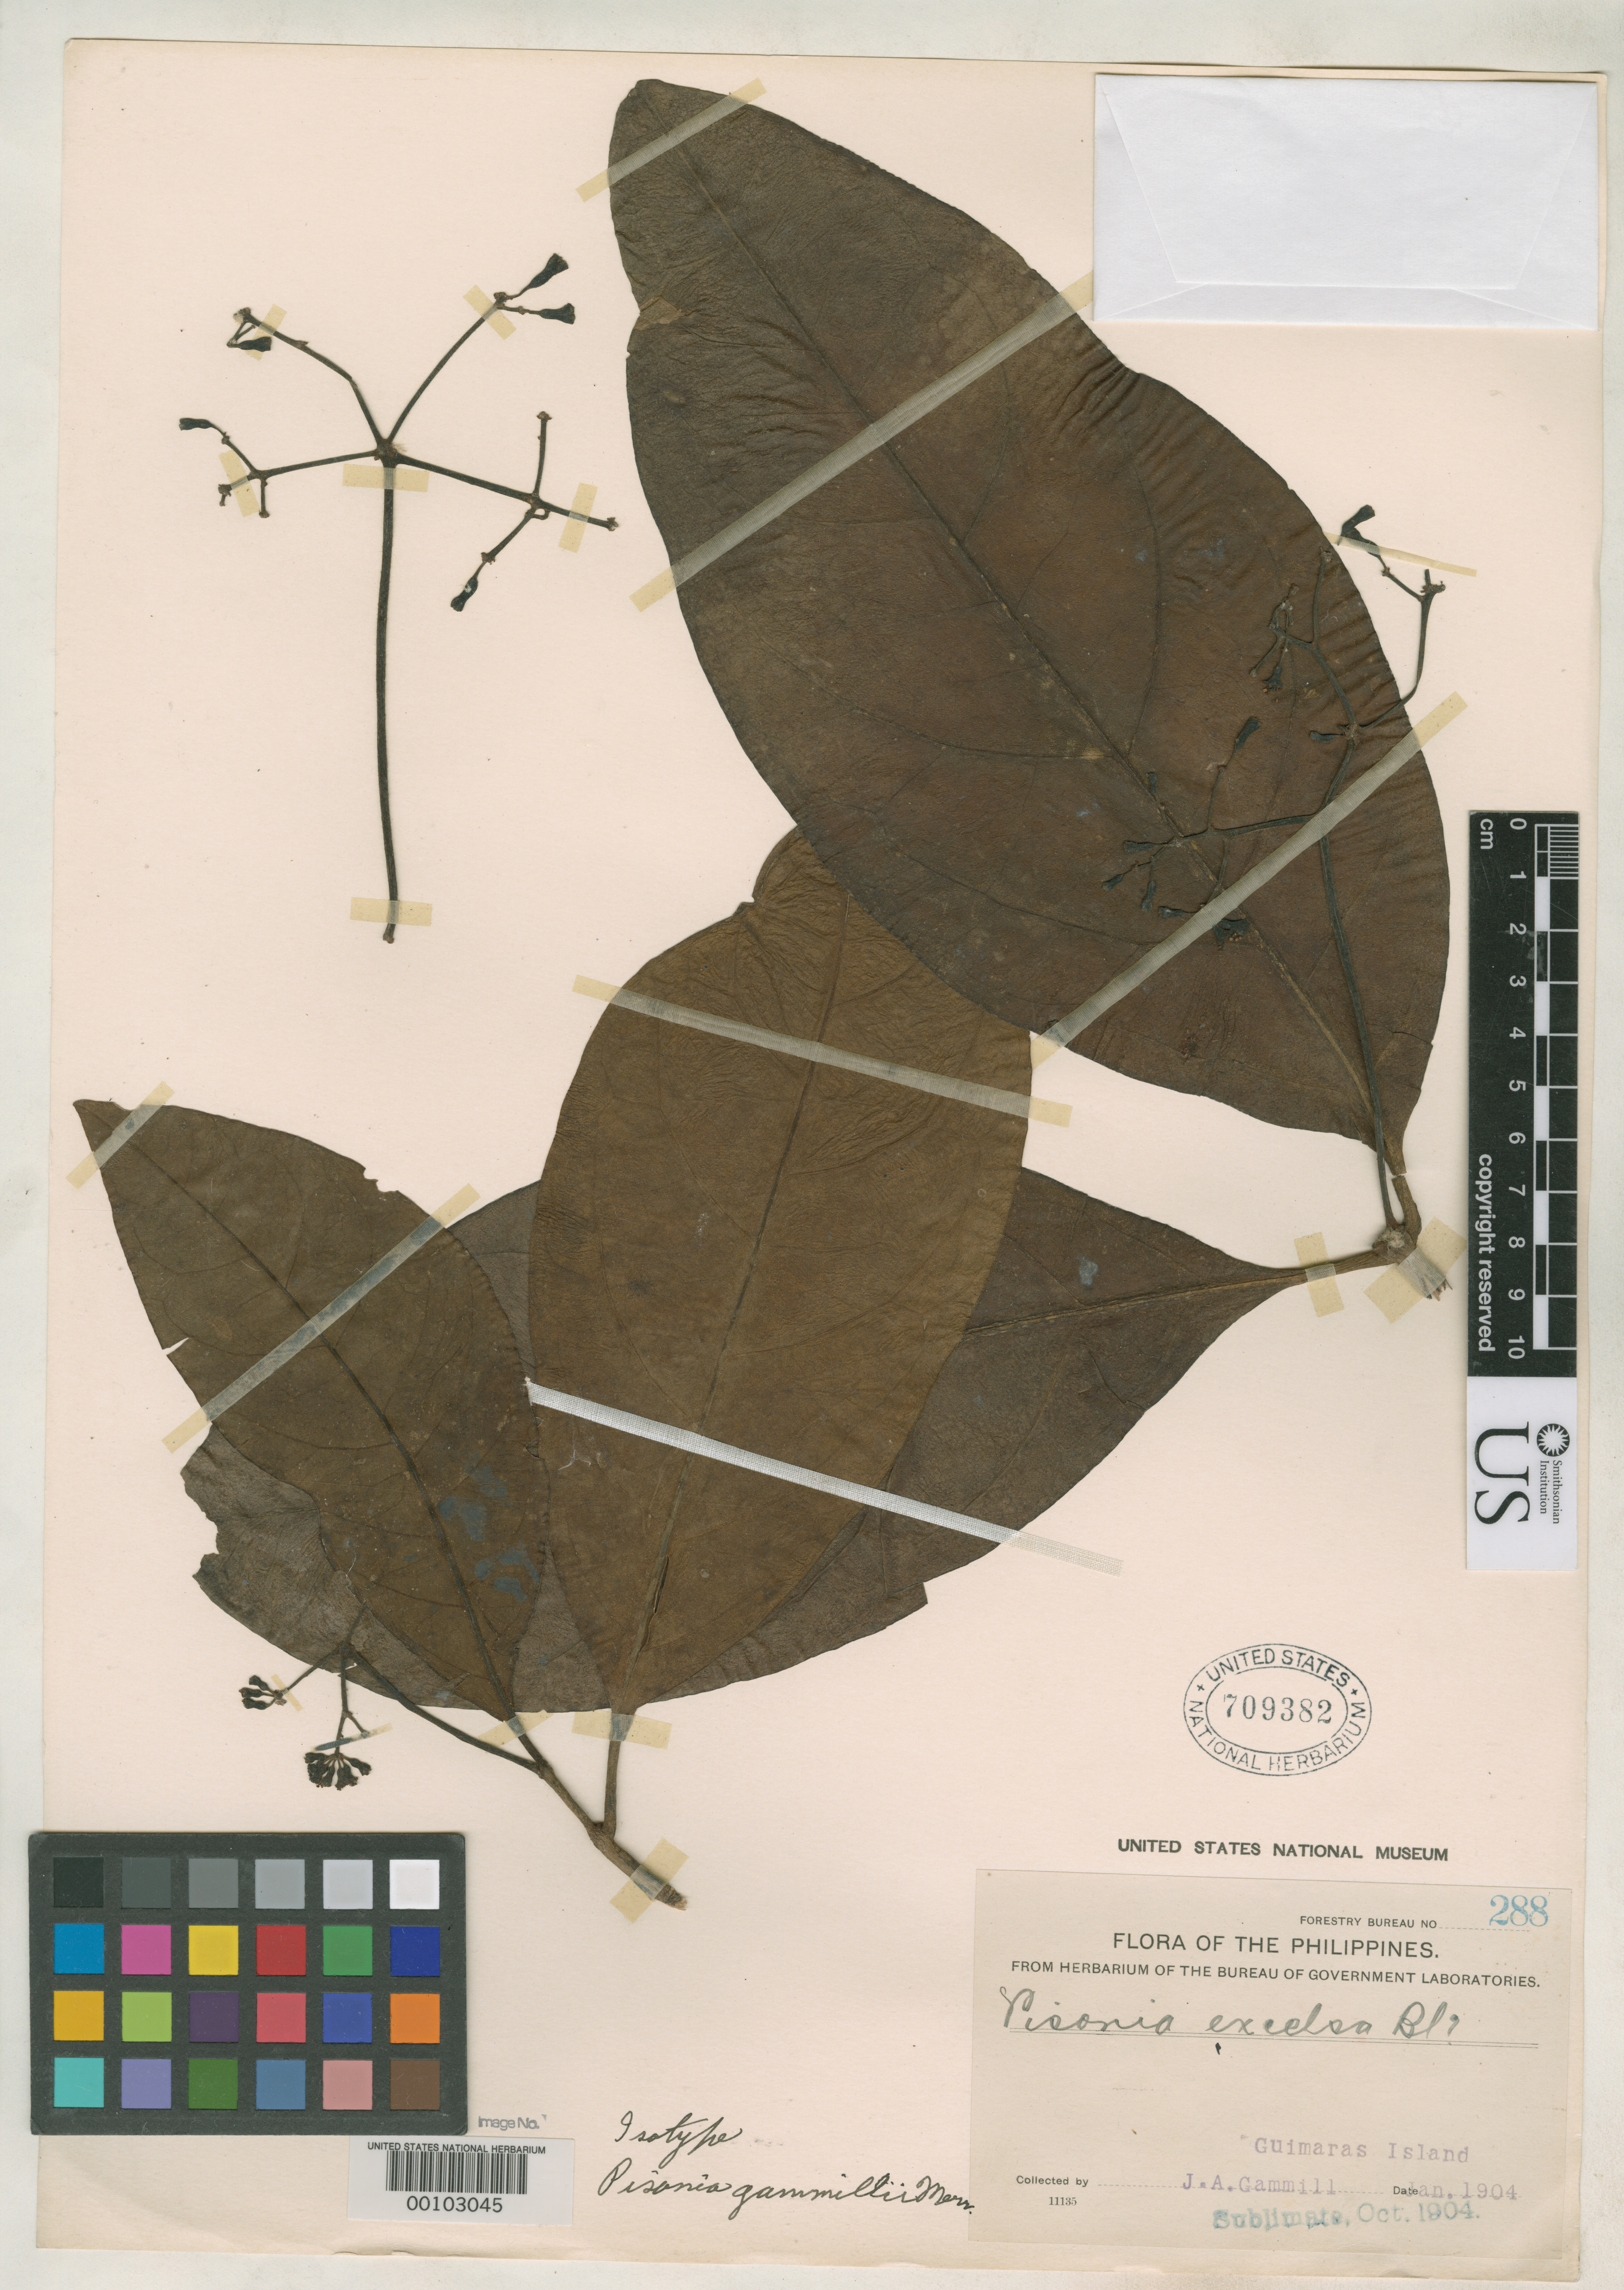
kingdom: Plantae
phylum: Tracheophyta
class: Magnoliopsida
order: Caryophyllales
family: Nyctaginaceae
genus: Pisonia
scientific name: Pisonia gammillii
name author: Merr.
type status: Isotype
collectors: J. Gammill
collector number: For. Bur. 288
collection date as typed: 22 Feb 1904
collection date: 1904-02-22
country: Philippines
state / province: Western Visayas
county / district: Iloilo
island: Guimaras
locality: Nagaba.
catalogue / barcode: US 709382